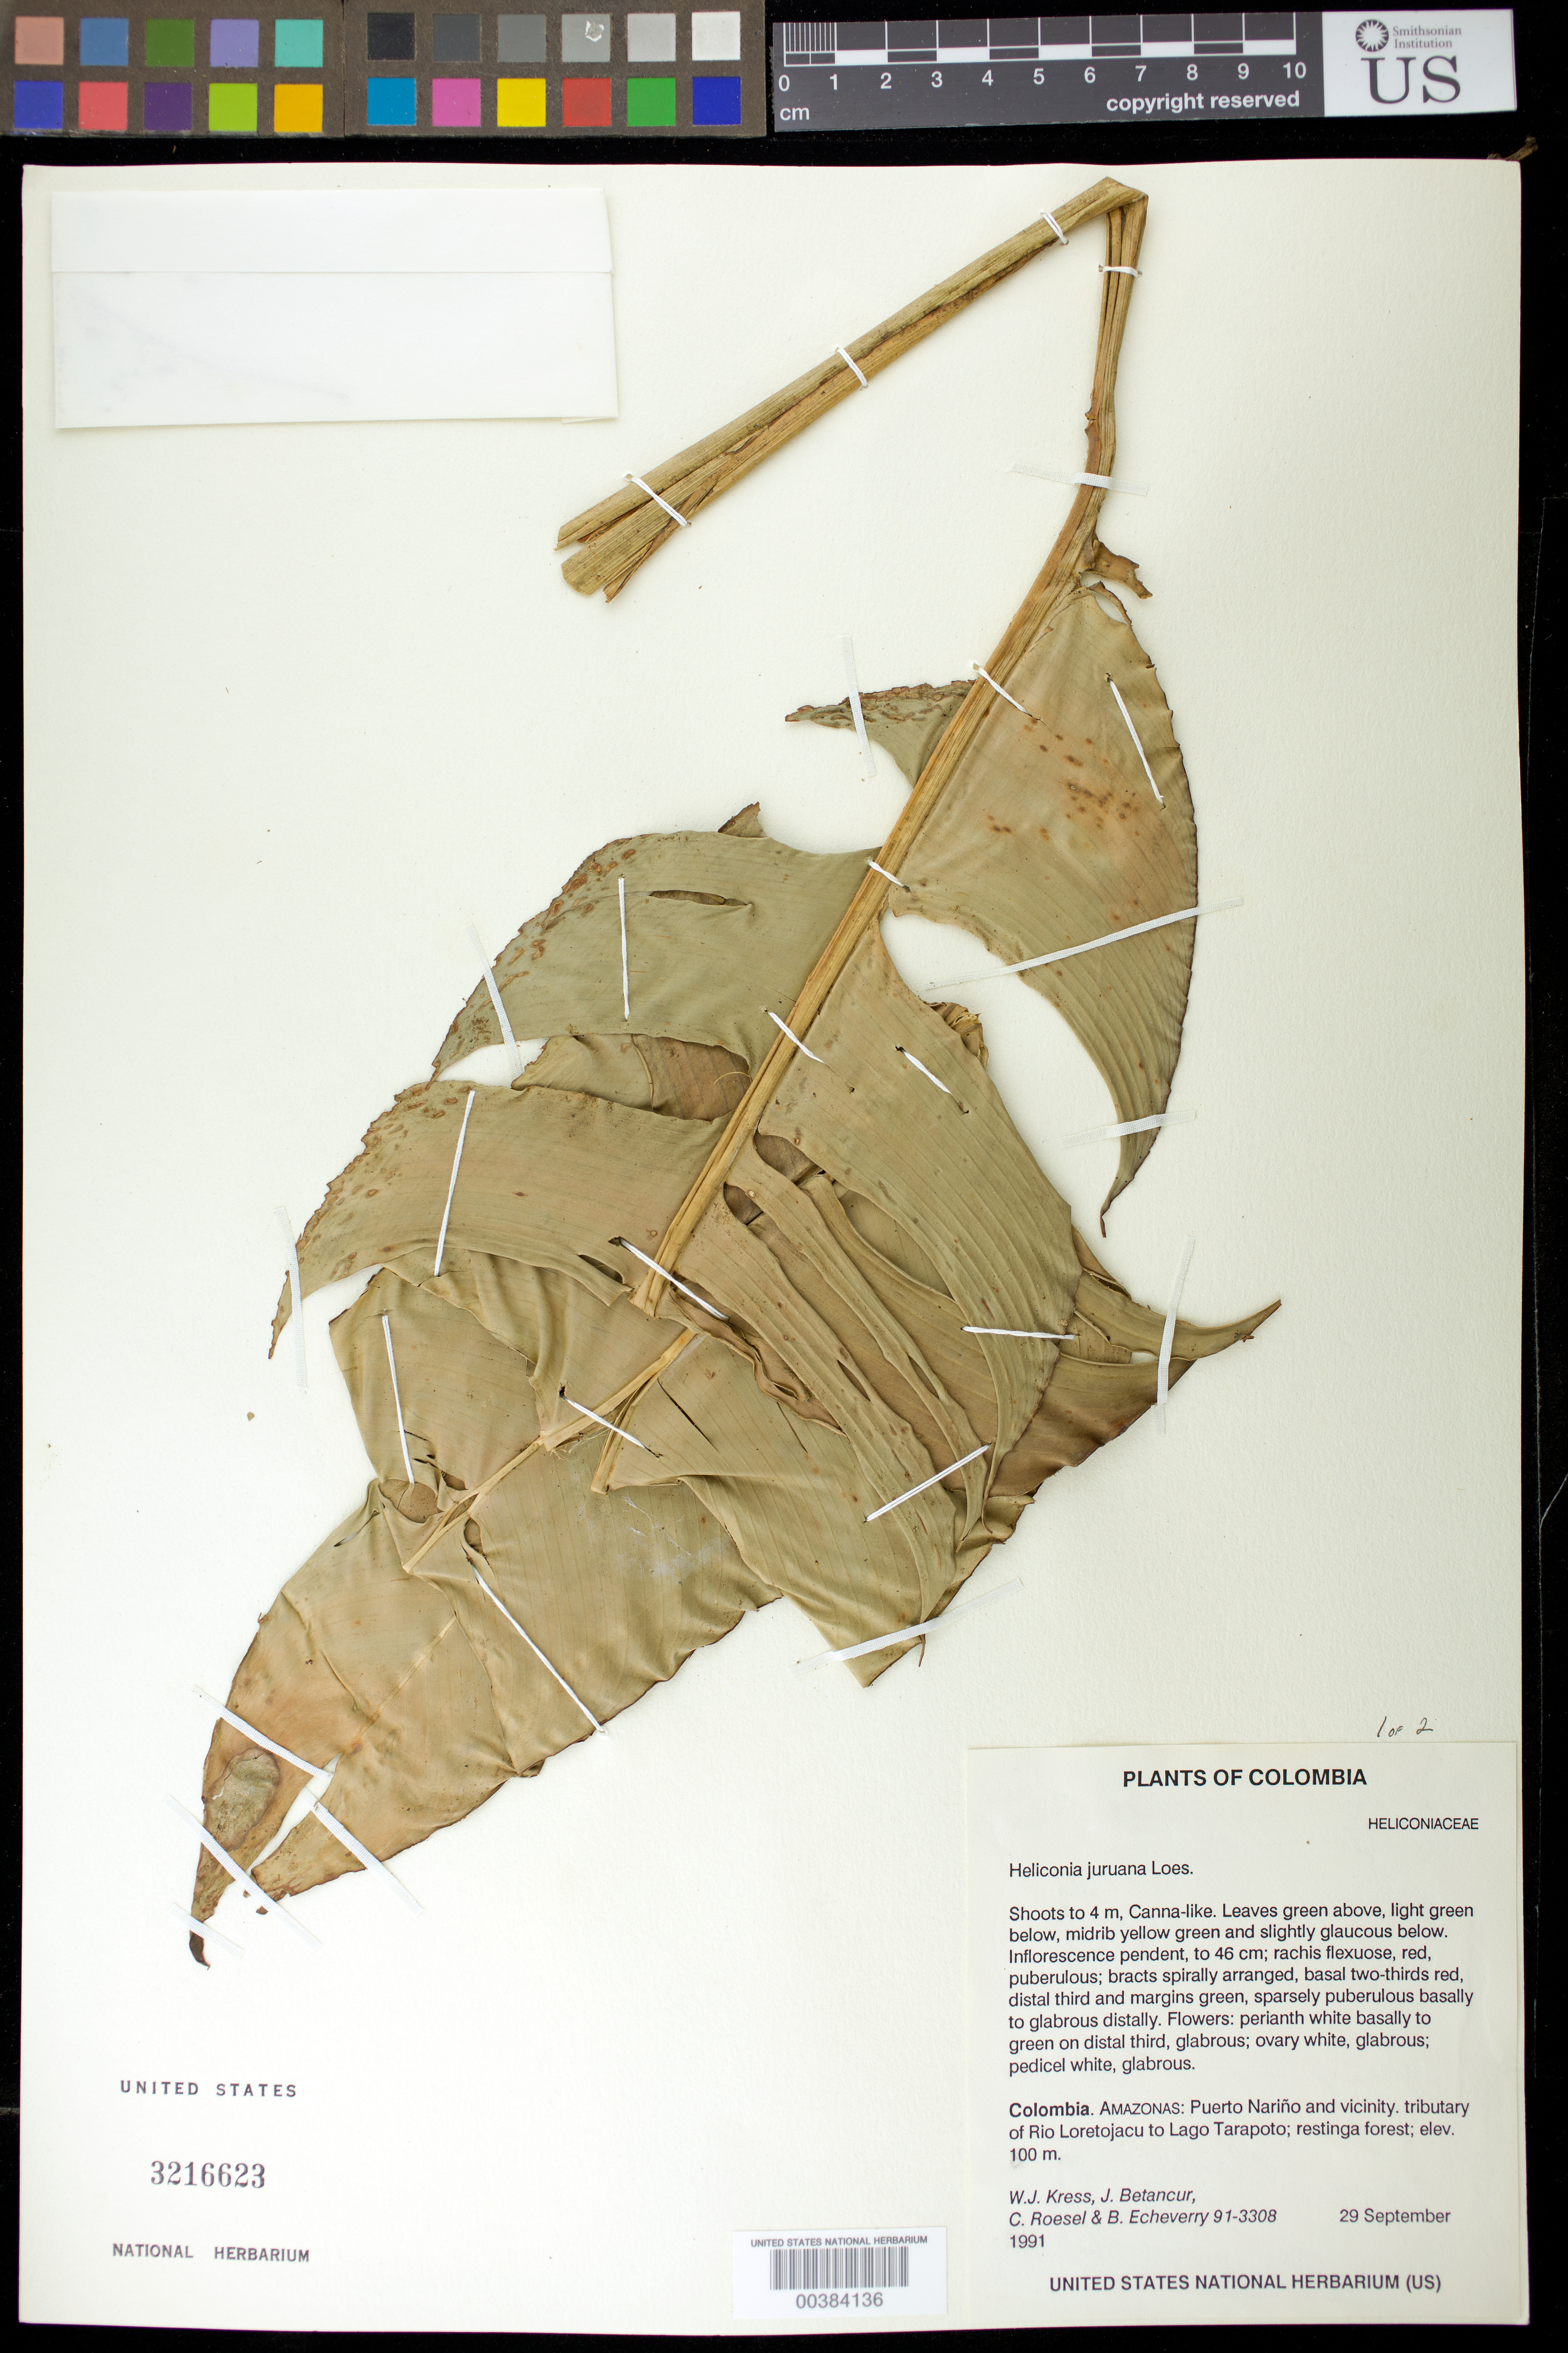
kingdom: Plantae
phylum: Tracheophyta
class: Liliopsida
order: Zingiberales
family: Heliconiaceae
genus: Heliconia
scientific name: Heliconia juruana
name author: Loes.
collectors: W. J. Kress, J. C. Betancur, C. S. Roesel & B. Echeverry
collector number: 91-3308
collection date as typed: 29 Sep 1991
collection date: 1991-09-29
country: Colombia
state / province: Amazônas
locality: Puerto Narino and vicinity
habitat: Restinga forest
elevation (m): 100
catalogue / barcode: US 3216623